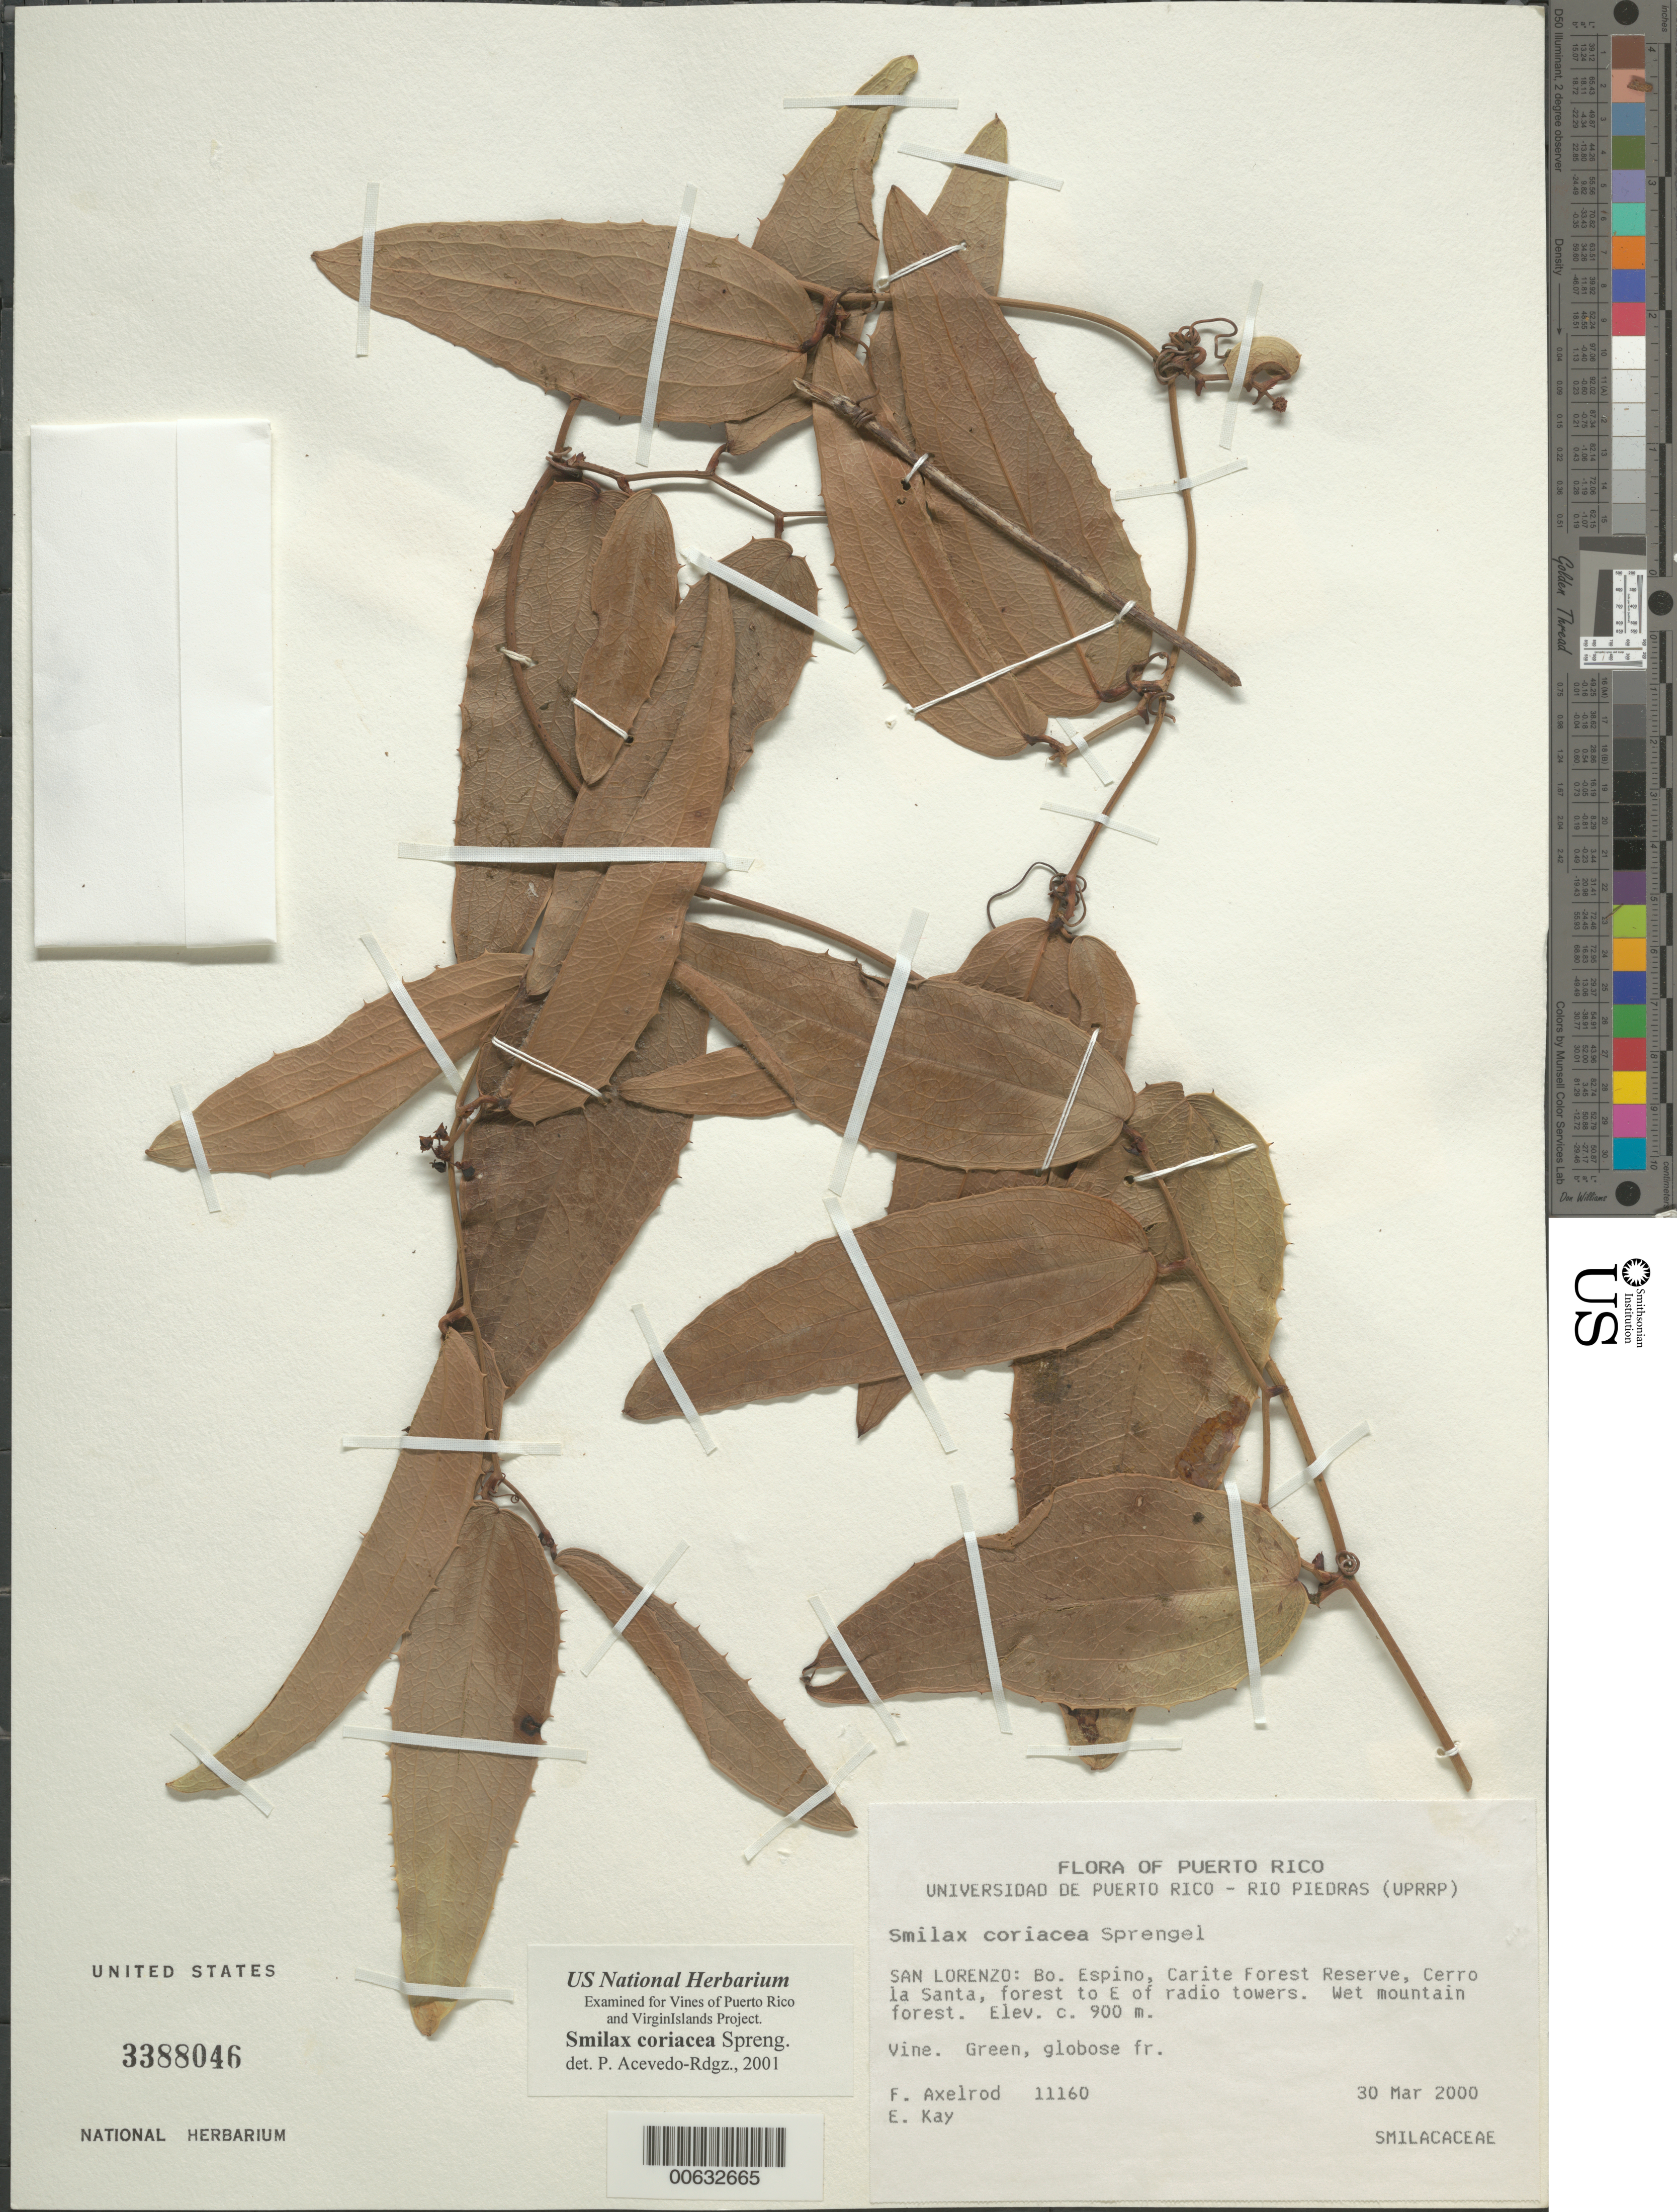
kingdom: Plantae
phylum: Tracheophyta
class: Liliopsida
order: Liliales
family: Smilacaceae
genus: Smilax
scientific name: Smilax coriacea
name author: Spreng.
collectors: F. S. Axelrod & E. Kay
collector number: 11160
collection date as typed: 30 Mar 2000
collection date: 2000-03-30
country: Puerto Rico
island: Greater Antilles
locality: San Lorenzo: Bo. Espino, Carite Forest Reserve, Cerro La Santa, forest to E of radio towers.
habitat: Wet mountain forest.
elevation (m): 900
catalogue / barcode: US 3388046